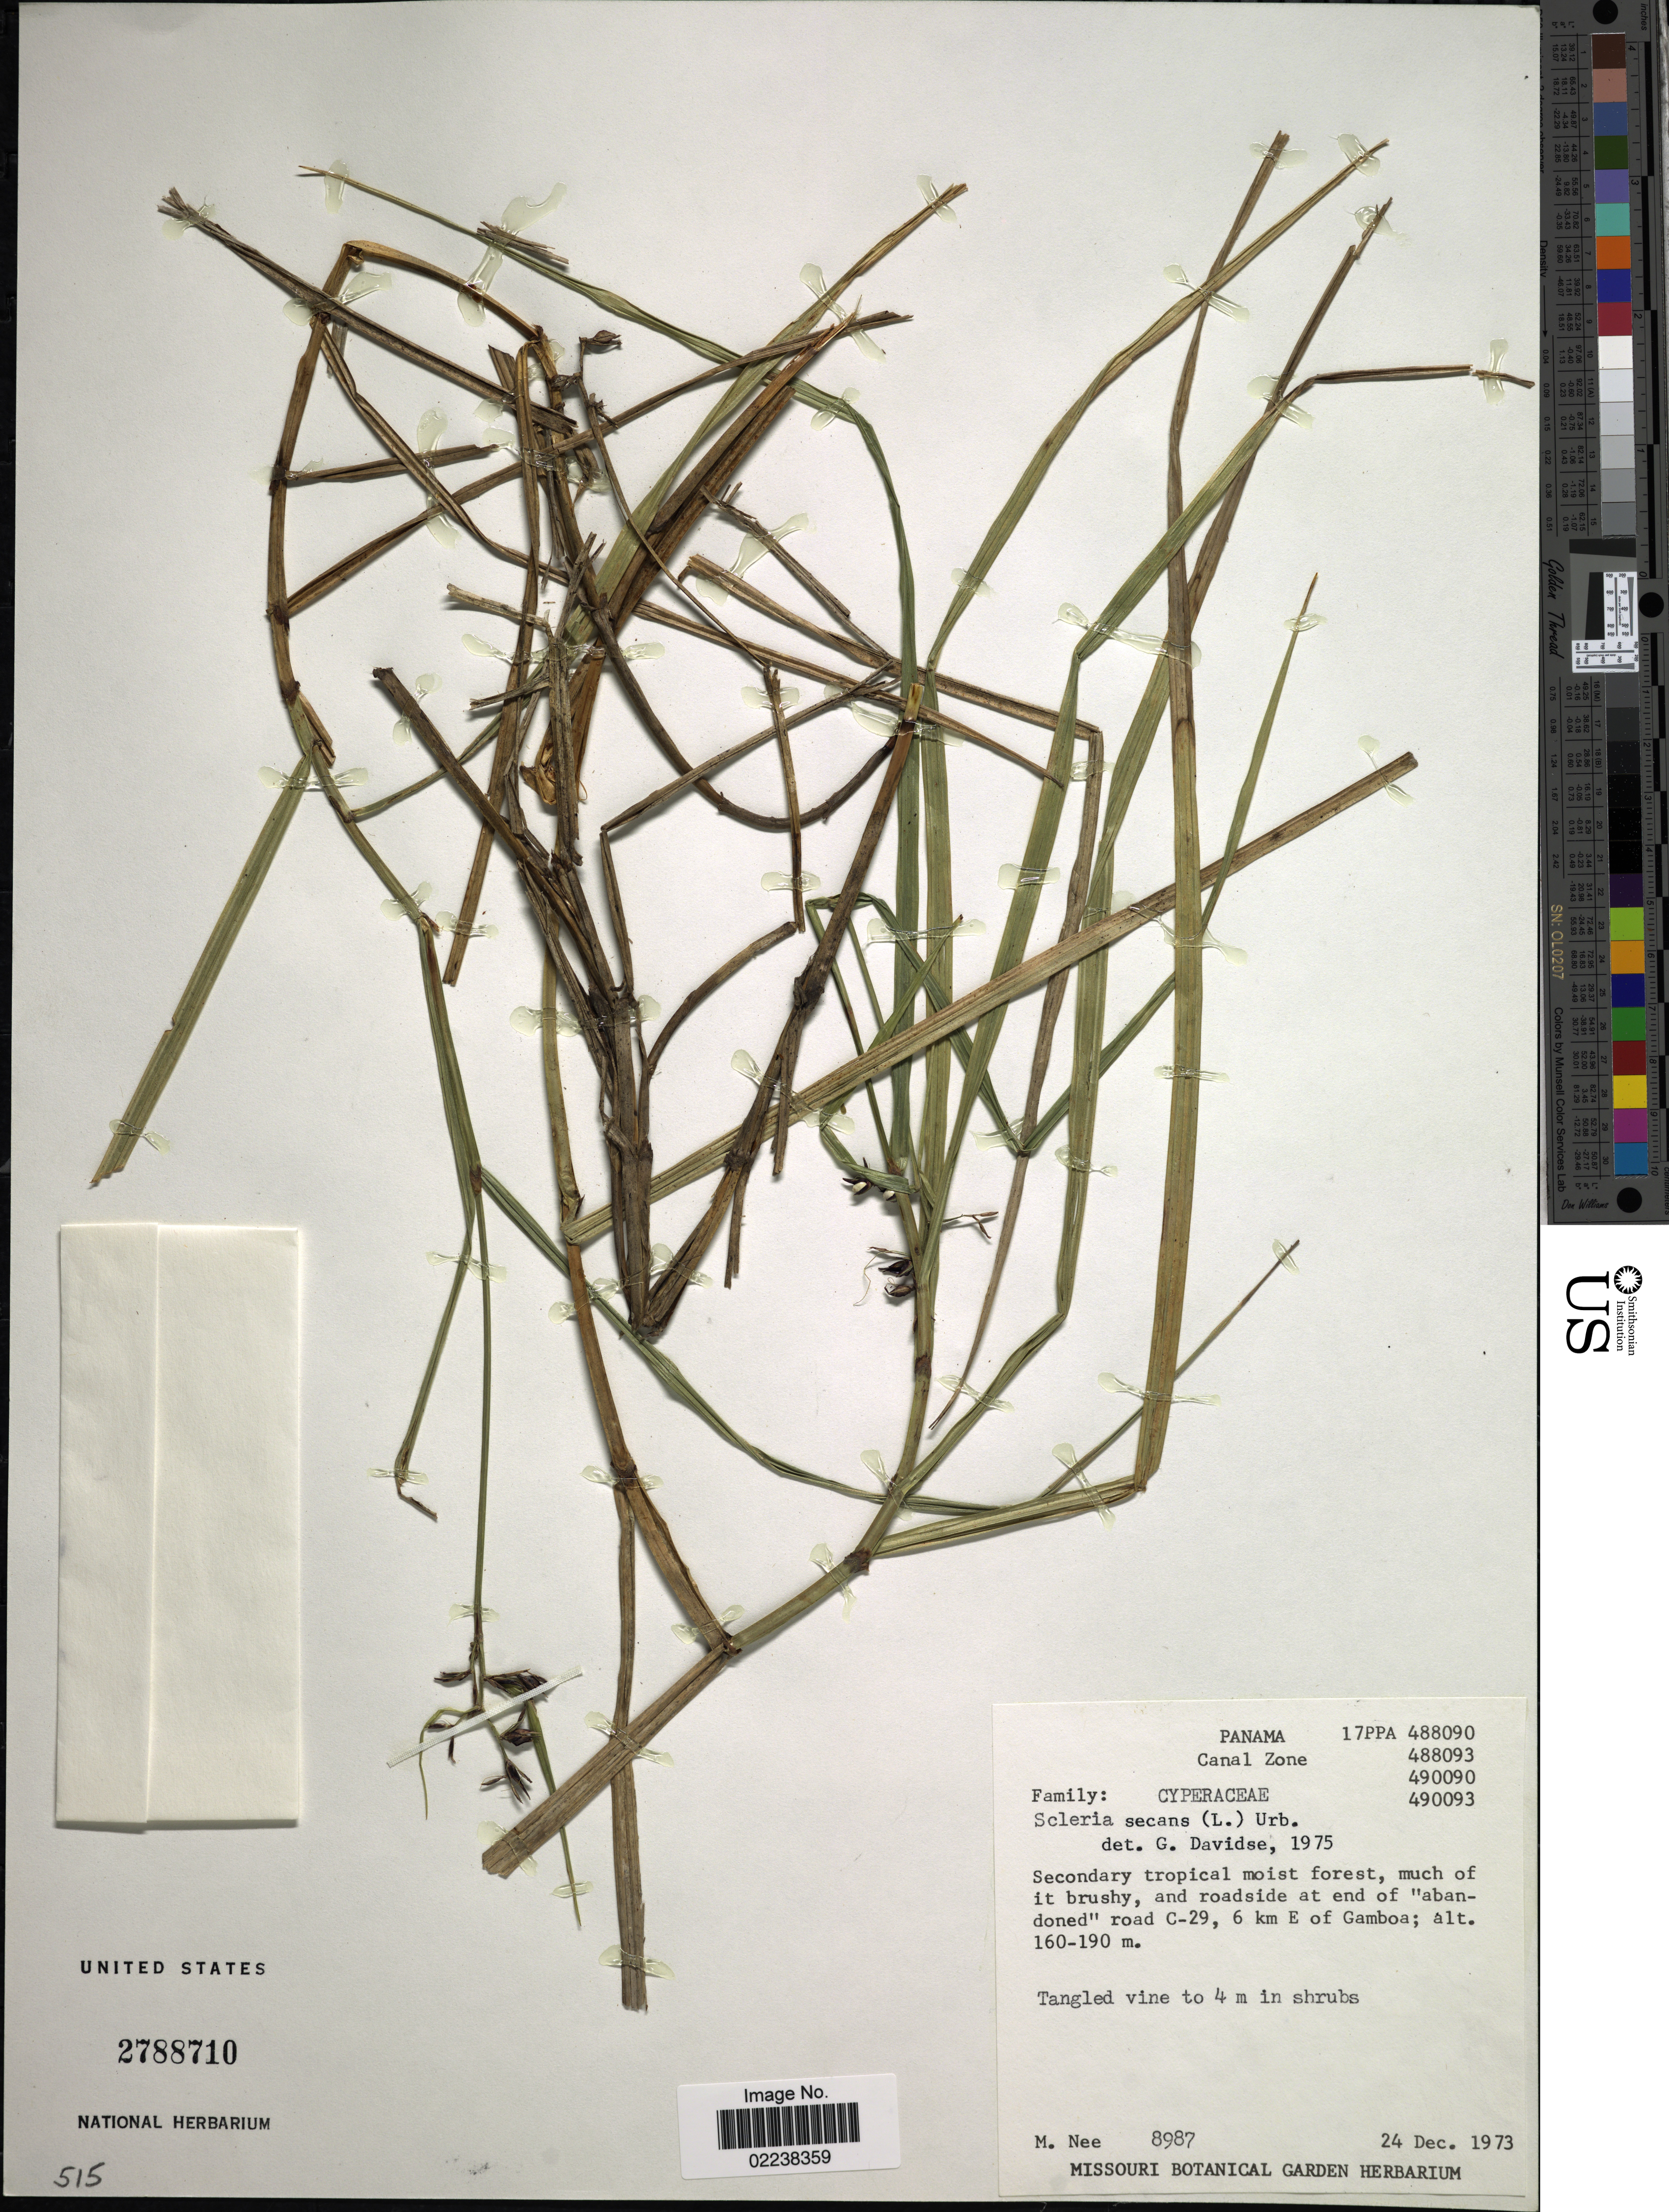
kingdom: Plantae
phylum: Tracheophyta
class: Liliopsida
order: Poales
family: Cyperaceae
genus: Scleria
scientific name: Scleria secans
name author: (L.) Urb.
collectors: M. Nee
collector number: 8987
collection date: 1973-12-24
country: Panama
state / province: Colón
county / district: Canal Zone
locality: Canal Zone, and roadside at end of "abandoned" road C-29, 6 km E of Gamboa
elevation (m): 160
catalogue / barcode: US 2788710